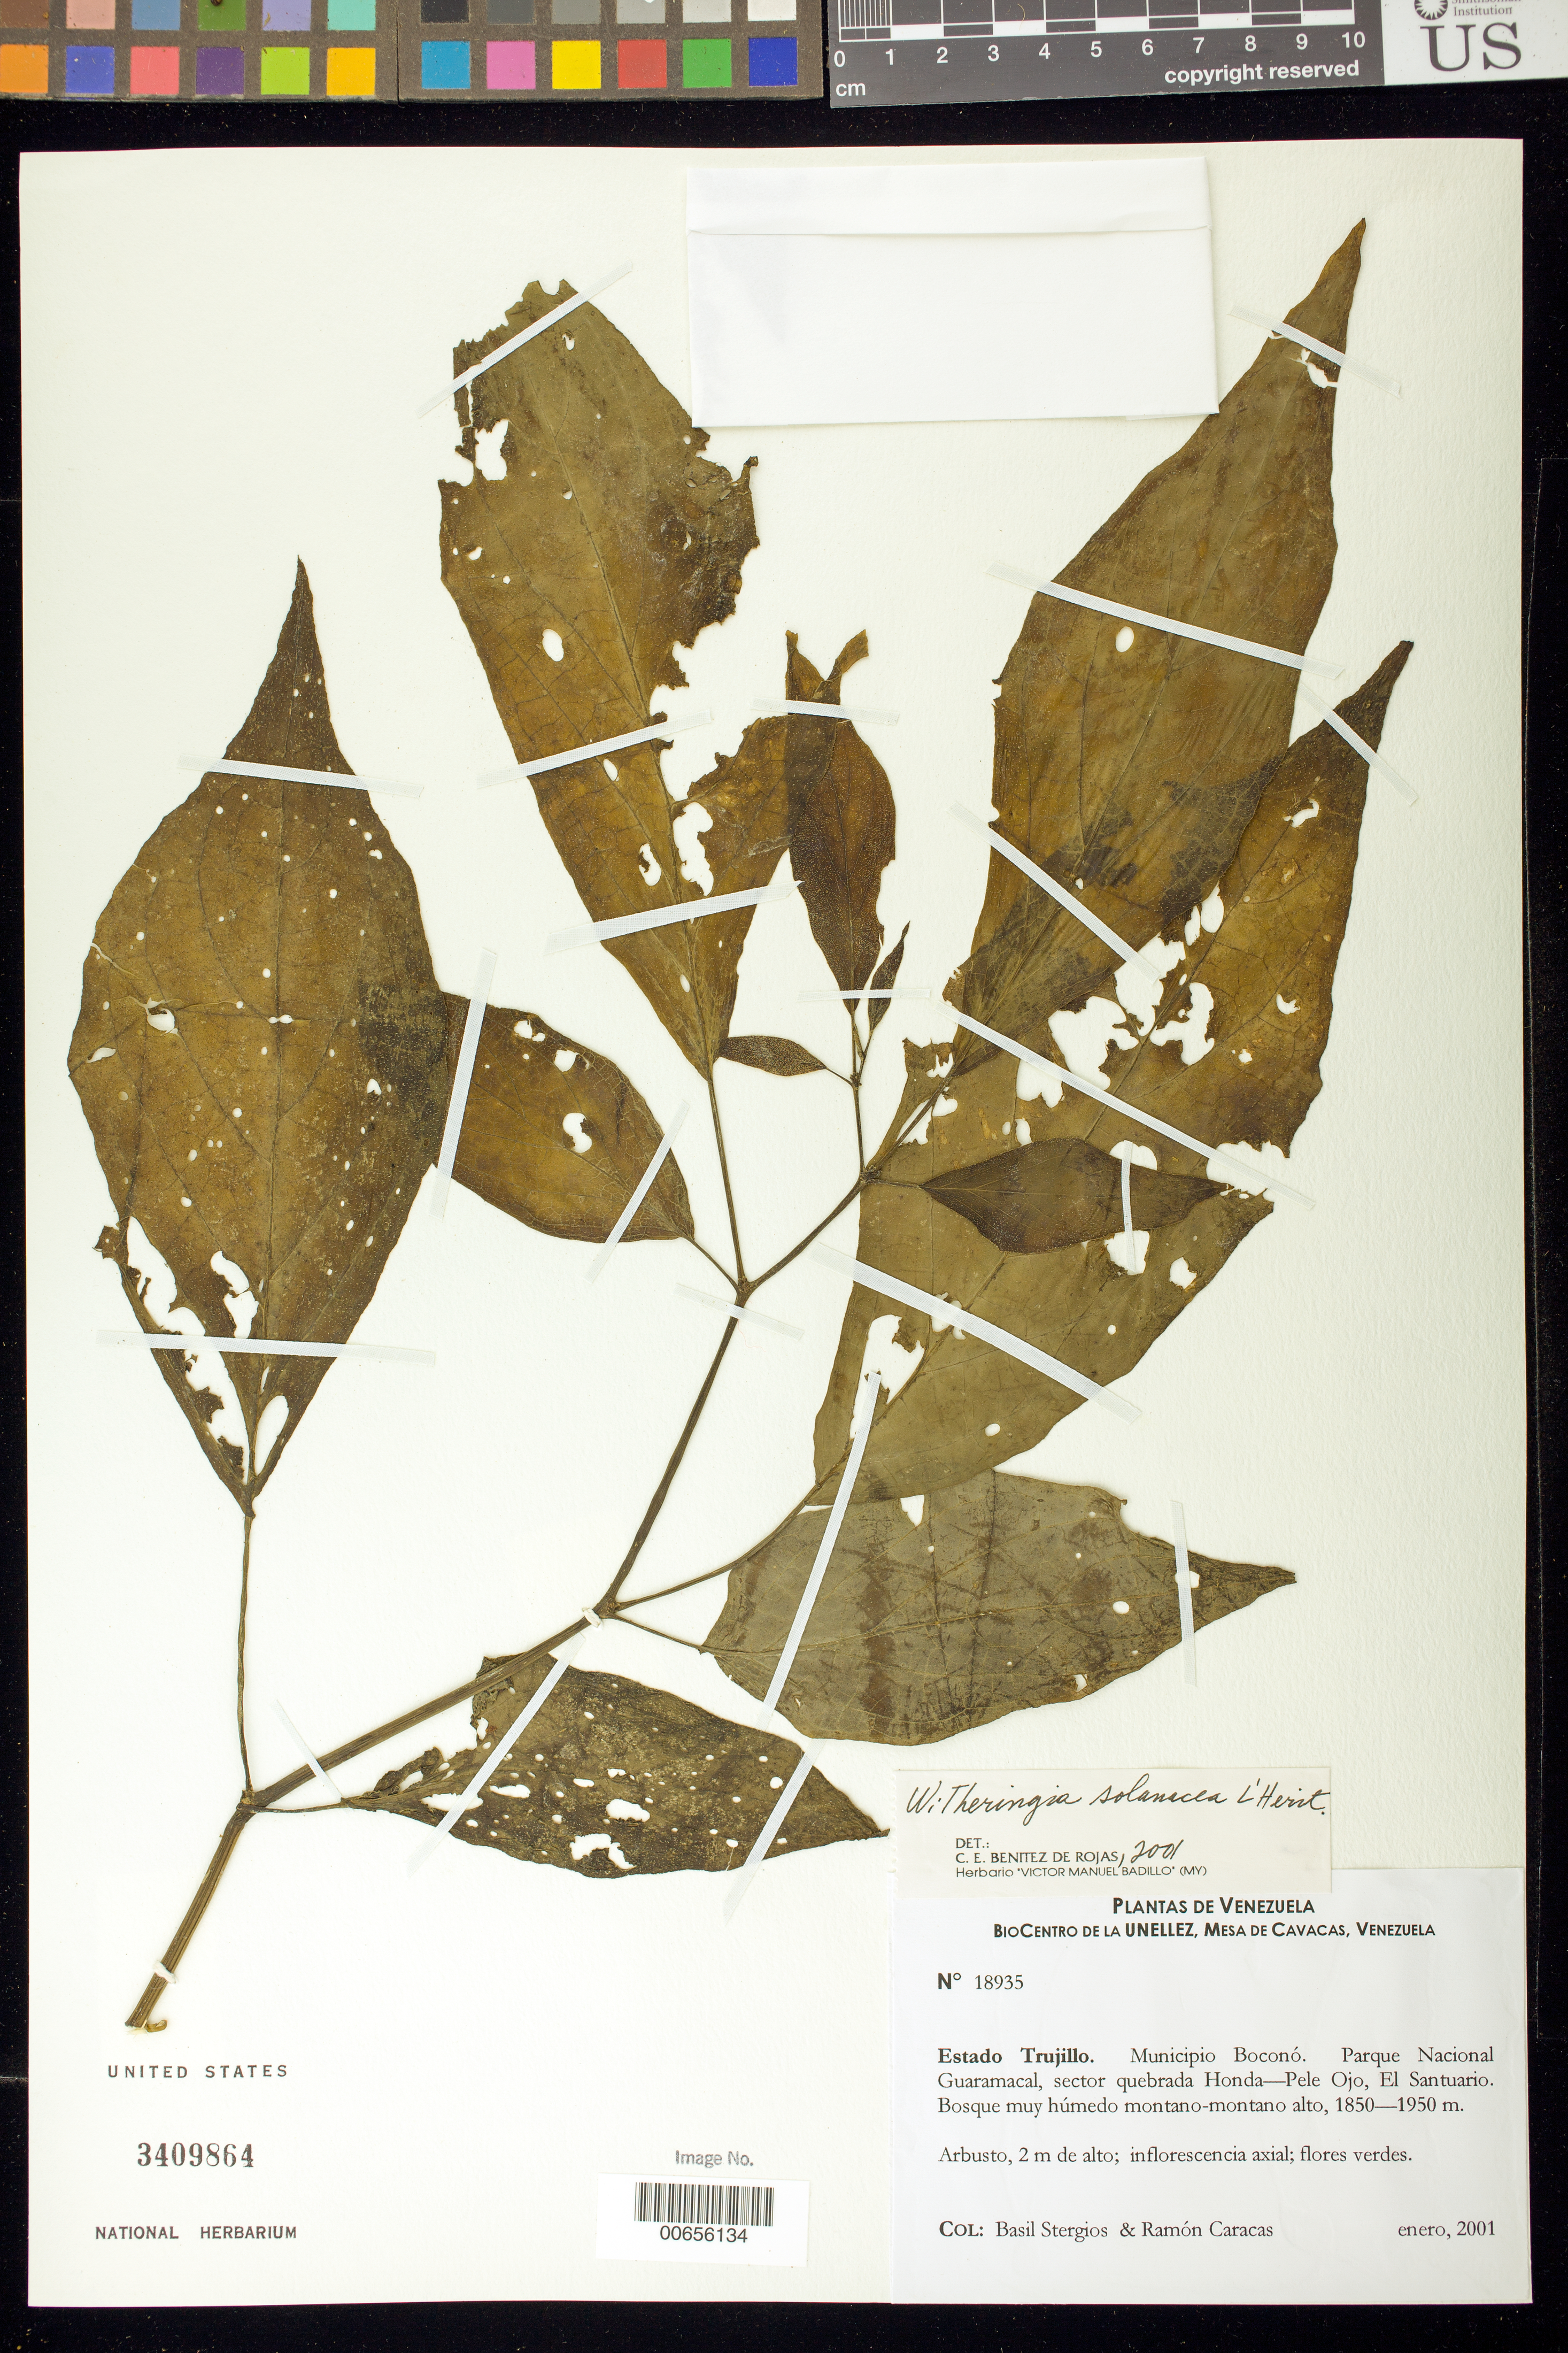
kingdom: Plantae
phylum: Tracheophyta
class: Magnoliopsida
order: Solanales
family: Solanaceae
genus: Witheringia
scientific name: Witheringia solanacea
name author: L'Hér.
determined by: Benítez, C. E.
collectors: B. G. Stergios & R. Caracas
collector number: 18935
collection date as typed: Jan 2001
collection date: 2001-01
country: Venezuela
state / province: Trujillo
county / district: Boconó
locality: Parque Nacional Guaramacal, sector quebrada Honda-Pele Ojo, El Santuario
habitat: Bosque muy húmedo montano-montano alto.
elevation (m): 1850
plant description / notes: CTES, MER, MY, NY, PORT, US, VEN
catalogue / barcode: US 3409864